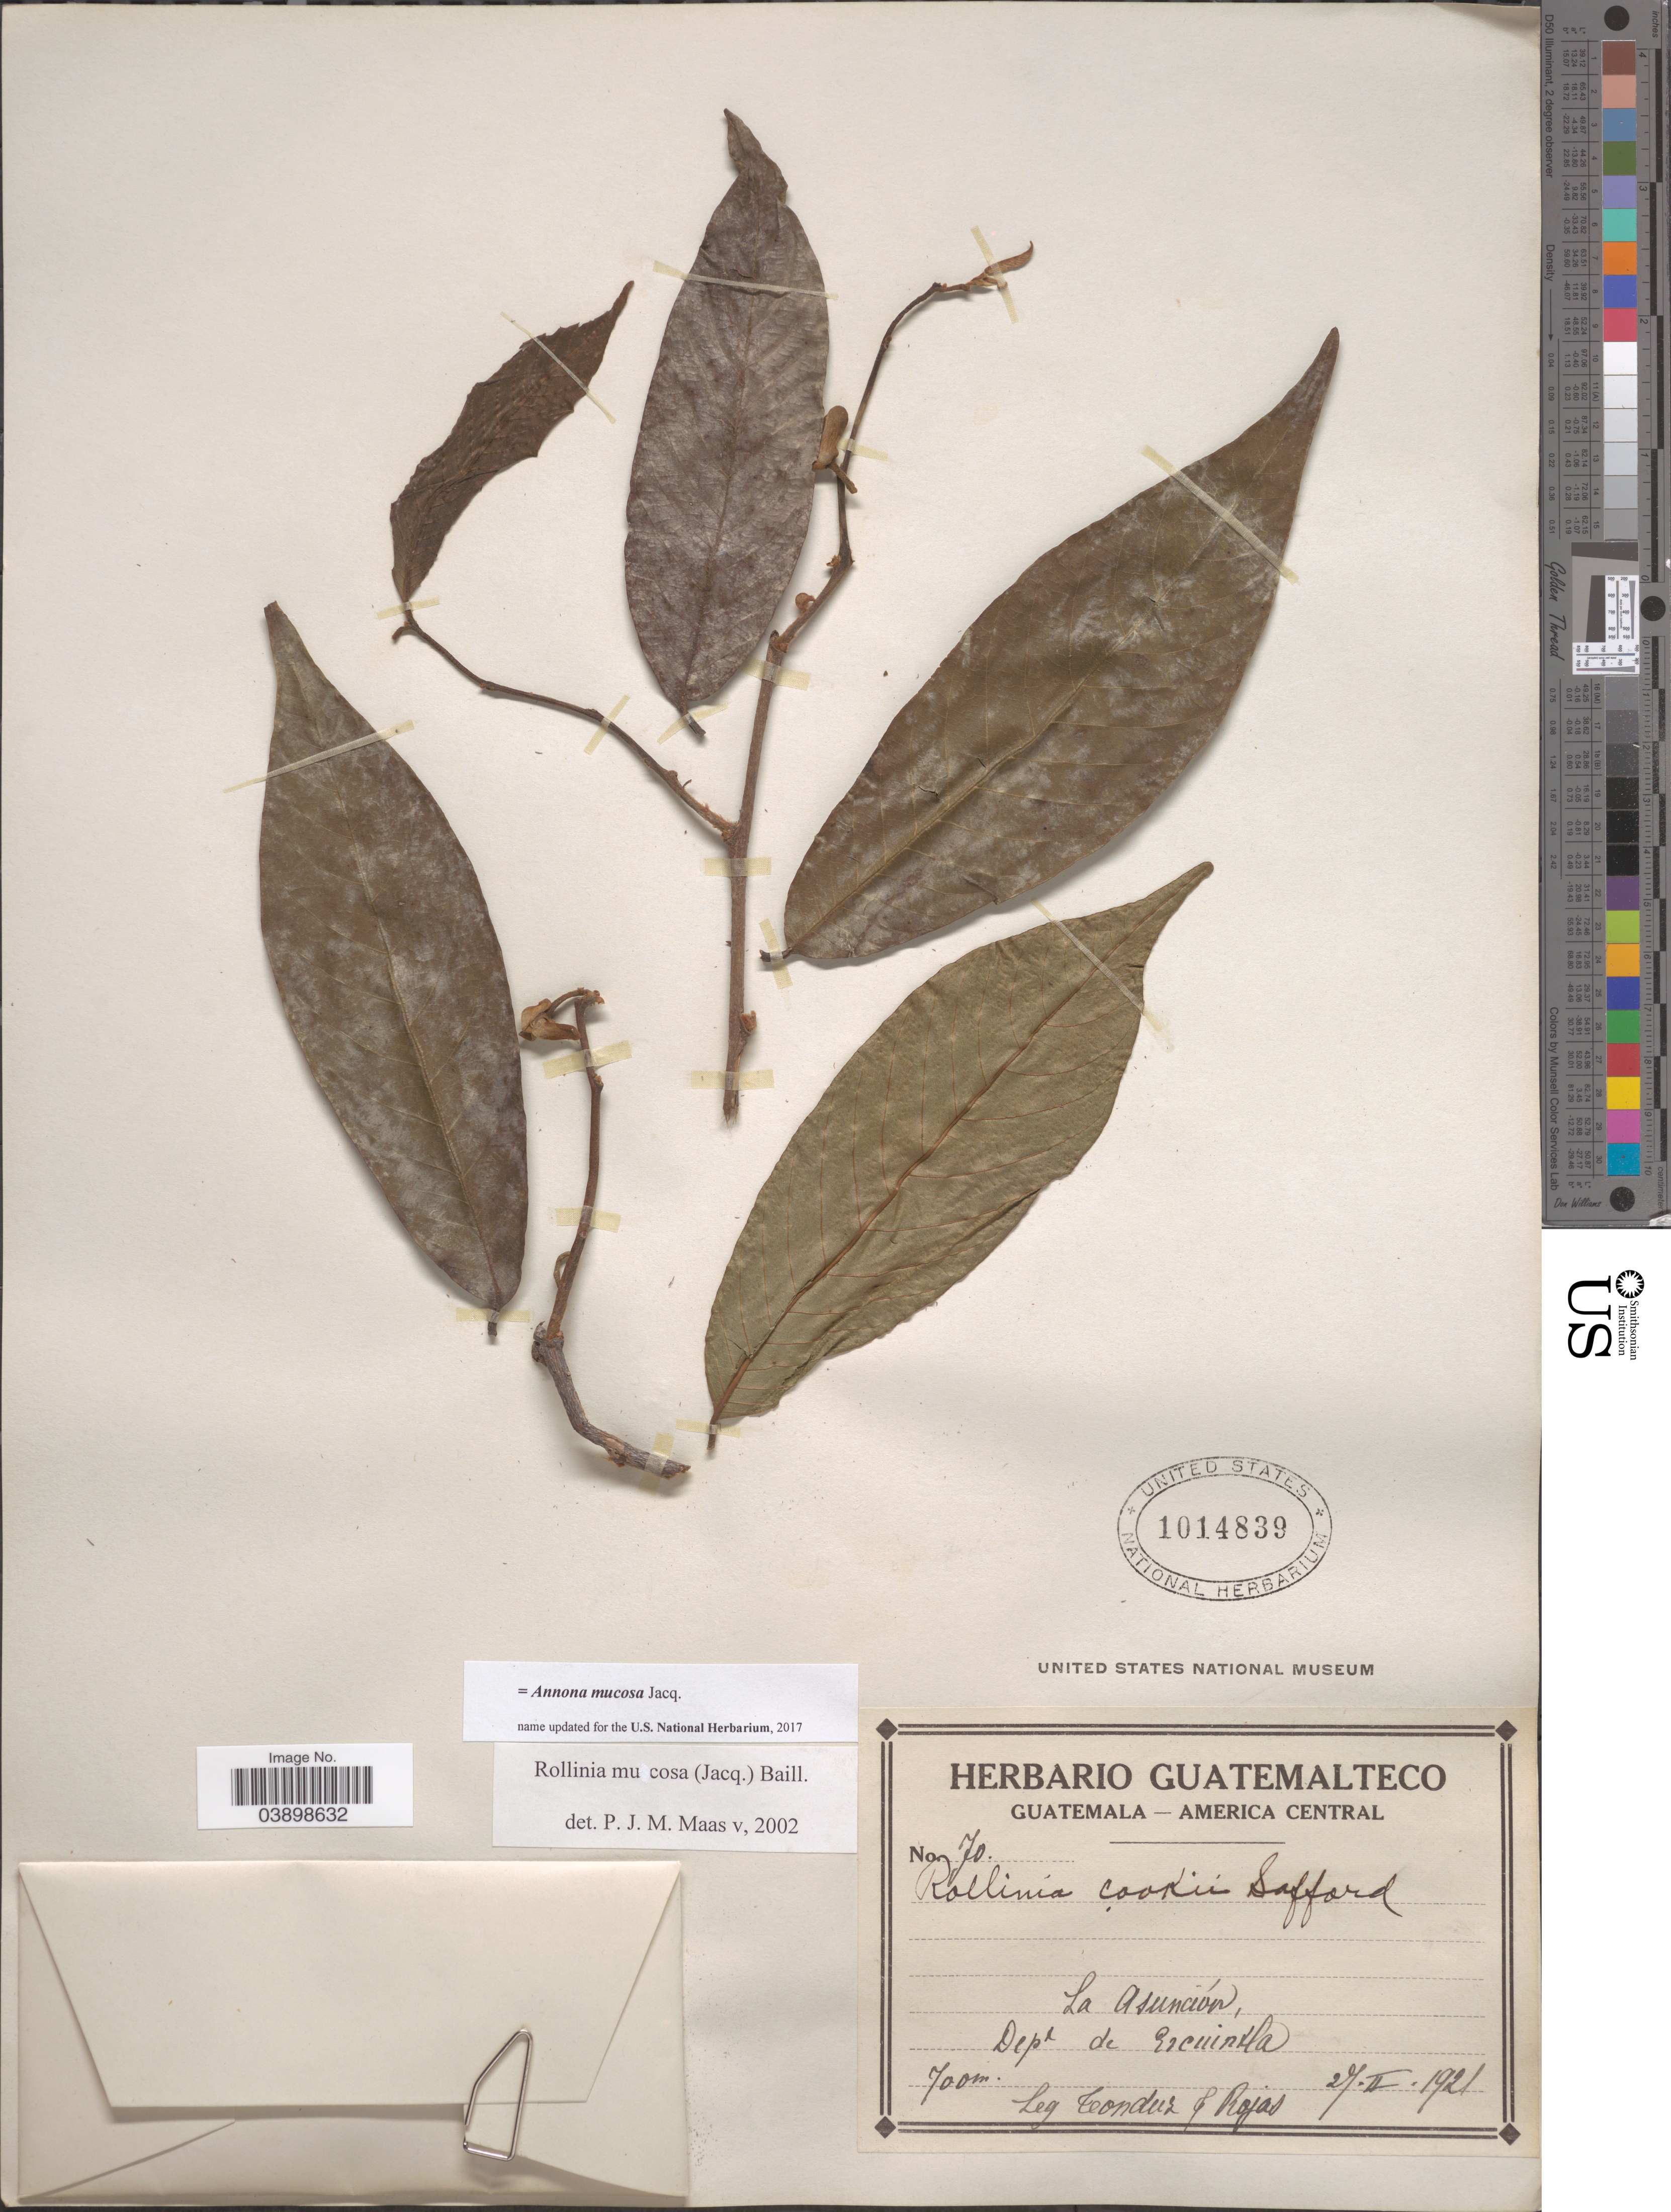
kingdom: Plantae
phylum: Tracheophyta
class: Magnoliopsida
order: Magnoliales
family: Annonaceae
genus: Annona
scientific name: Annona mucosa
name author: Jacq.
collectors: Tonduz & Rojas, --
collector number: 70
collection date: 1921-02-27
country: Guatemala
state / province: Escuintla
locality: La Asunción. Dept de Escuintla.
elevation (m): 700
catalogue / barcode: US 1014839